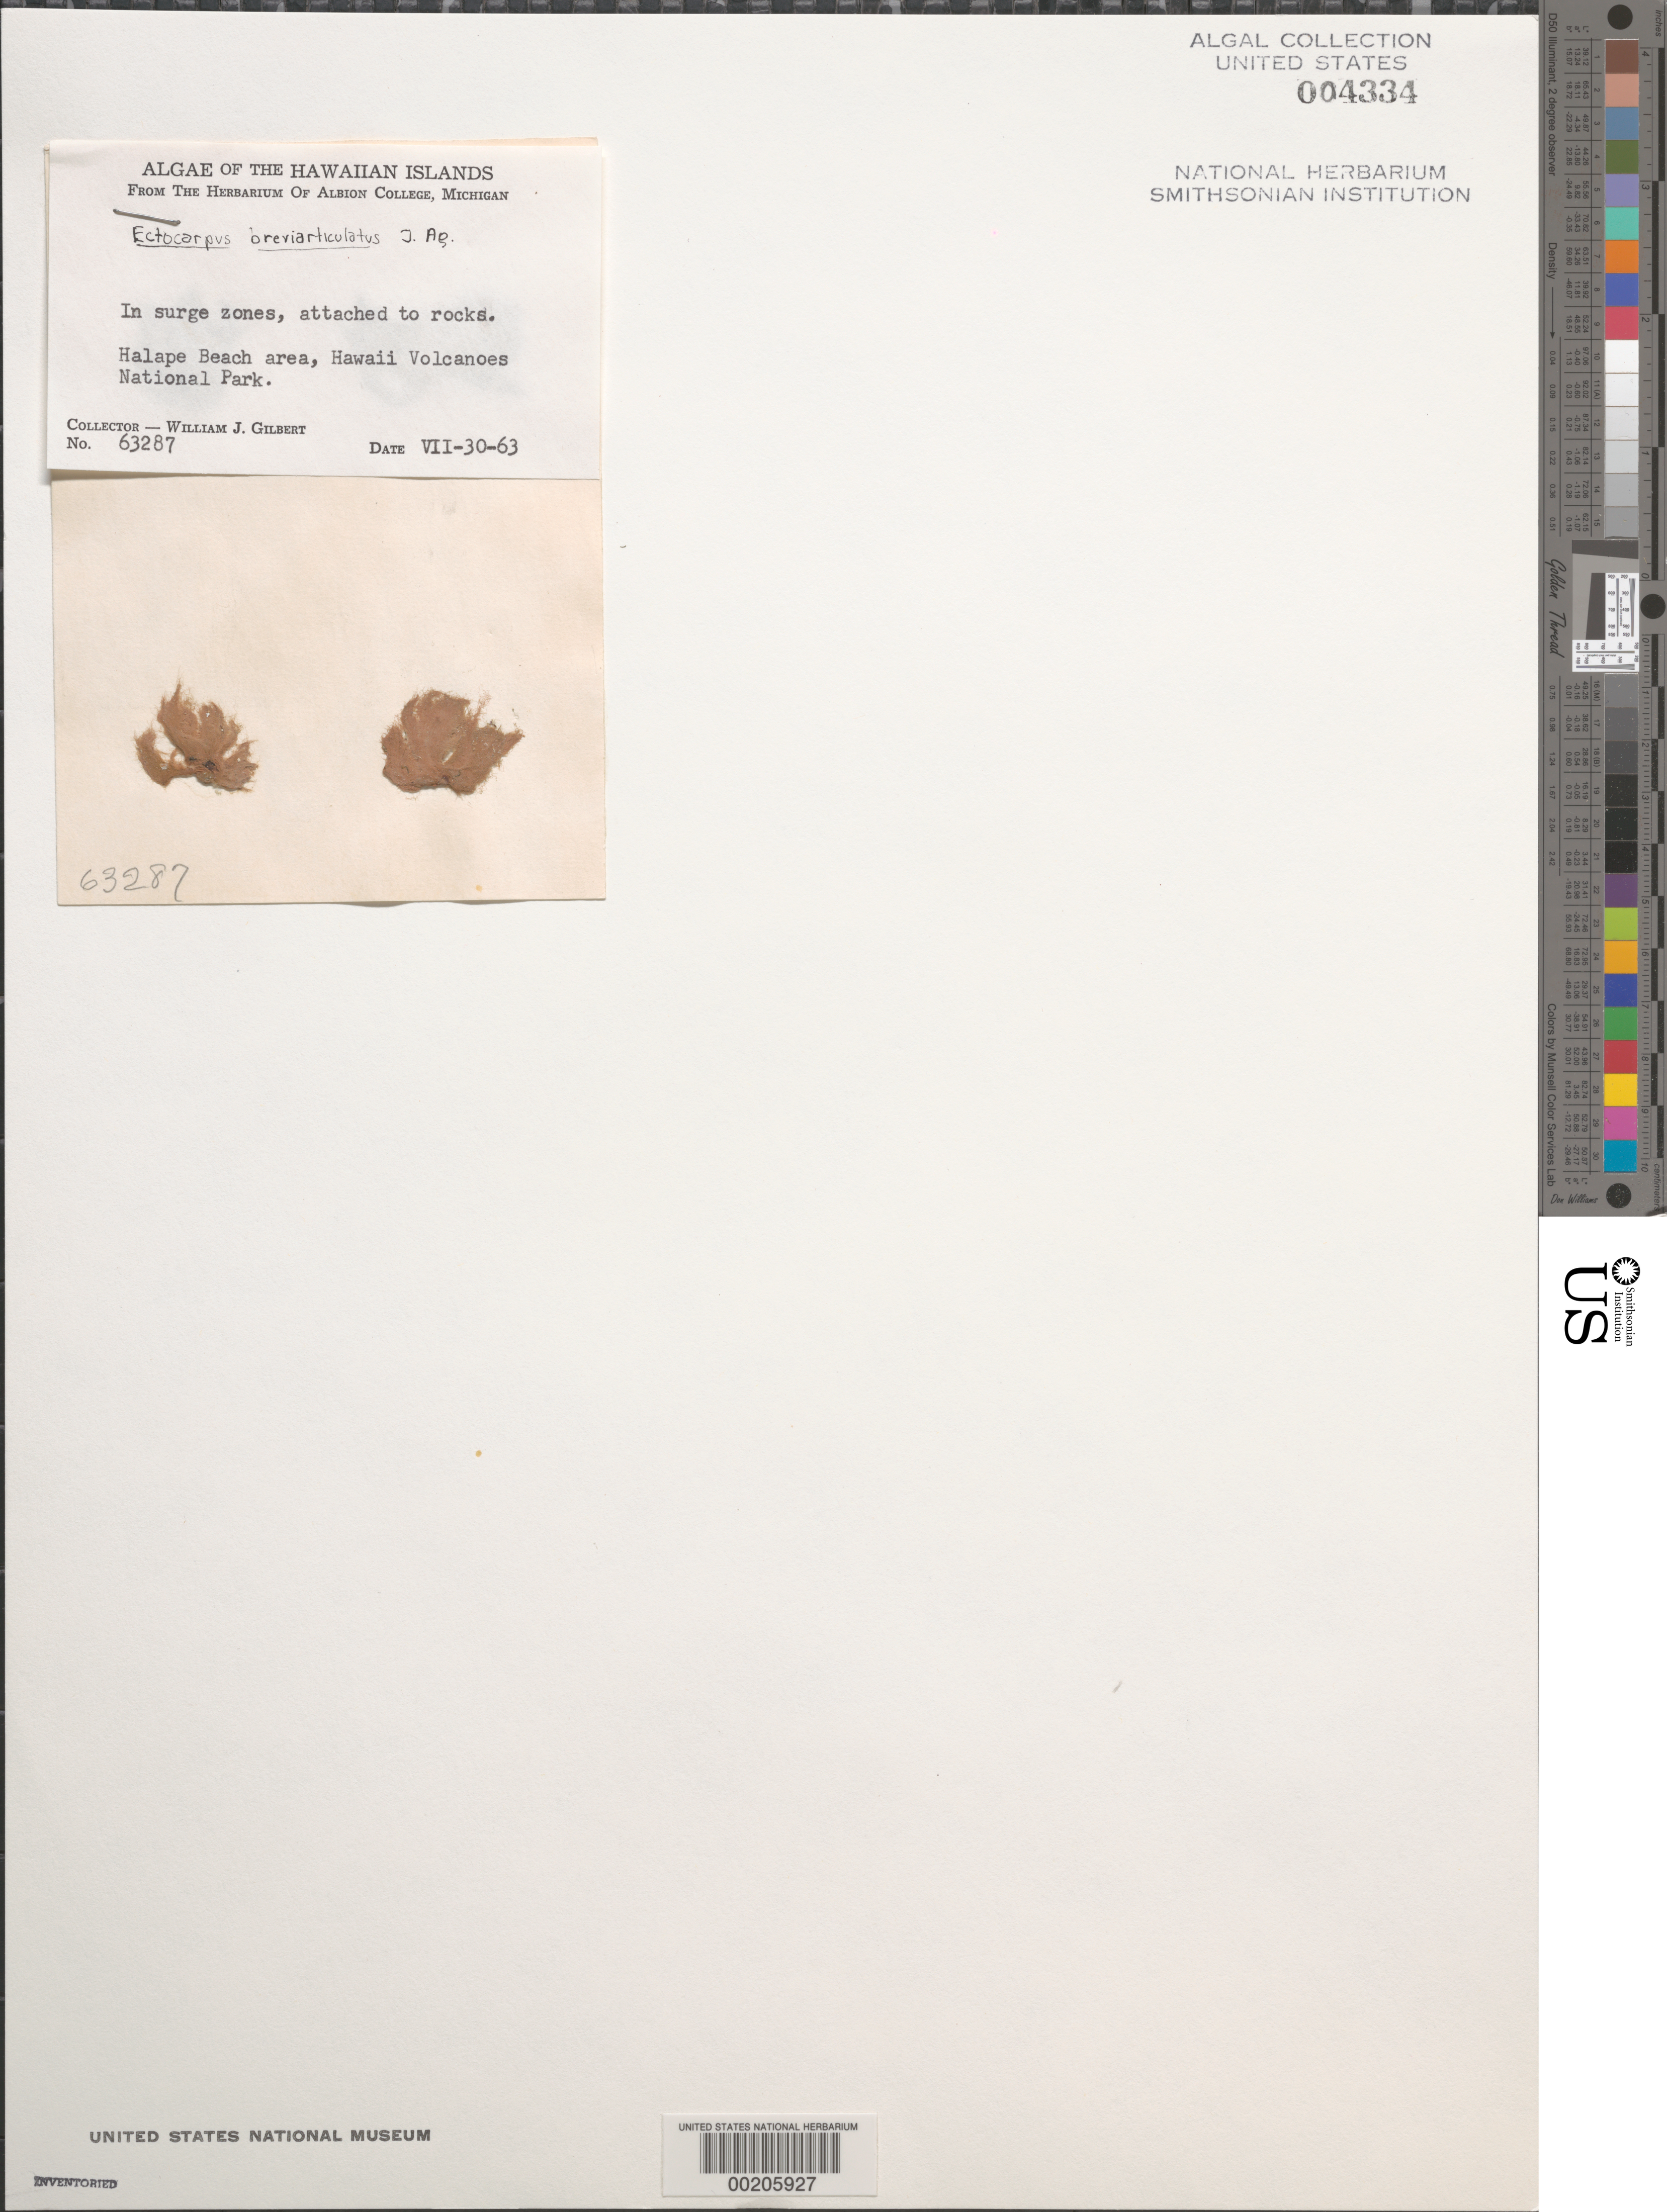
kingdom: Chromista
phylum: Ochrophyta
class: Phaeophyceae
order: Scytothamnales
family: Asteronemataceae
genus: Asteronema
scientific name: Asteronema breviarticulatum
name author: (J. Agardh) Ouriques & Bouzon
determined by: Algae name updating Project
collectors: W. J. Gilbert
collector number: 63287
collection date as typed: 30 Jul 1963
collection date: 1963-07-30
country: United States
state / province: Hawaii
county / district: Hawaii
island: Hawaii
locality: Hawaii Volcanoes National Park, Halape Beach area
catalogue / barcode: US 4334